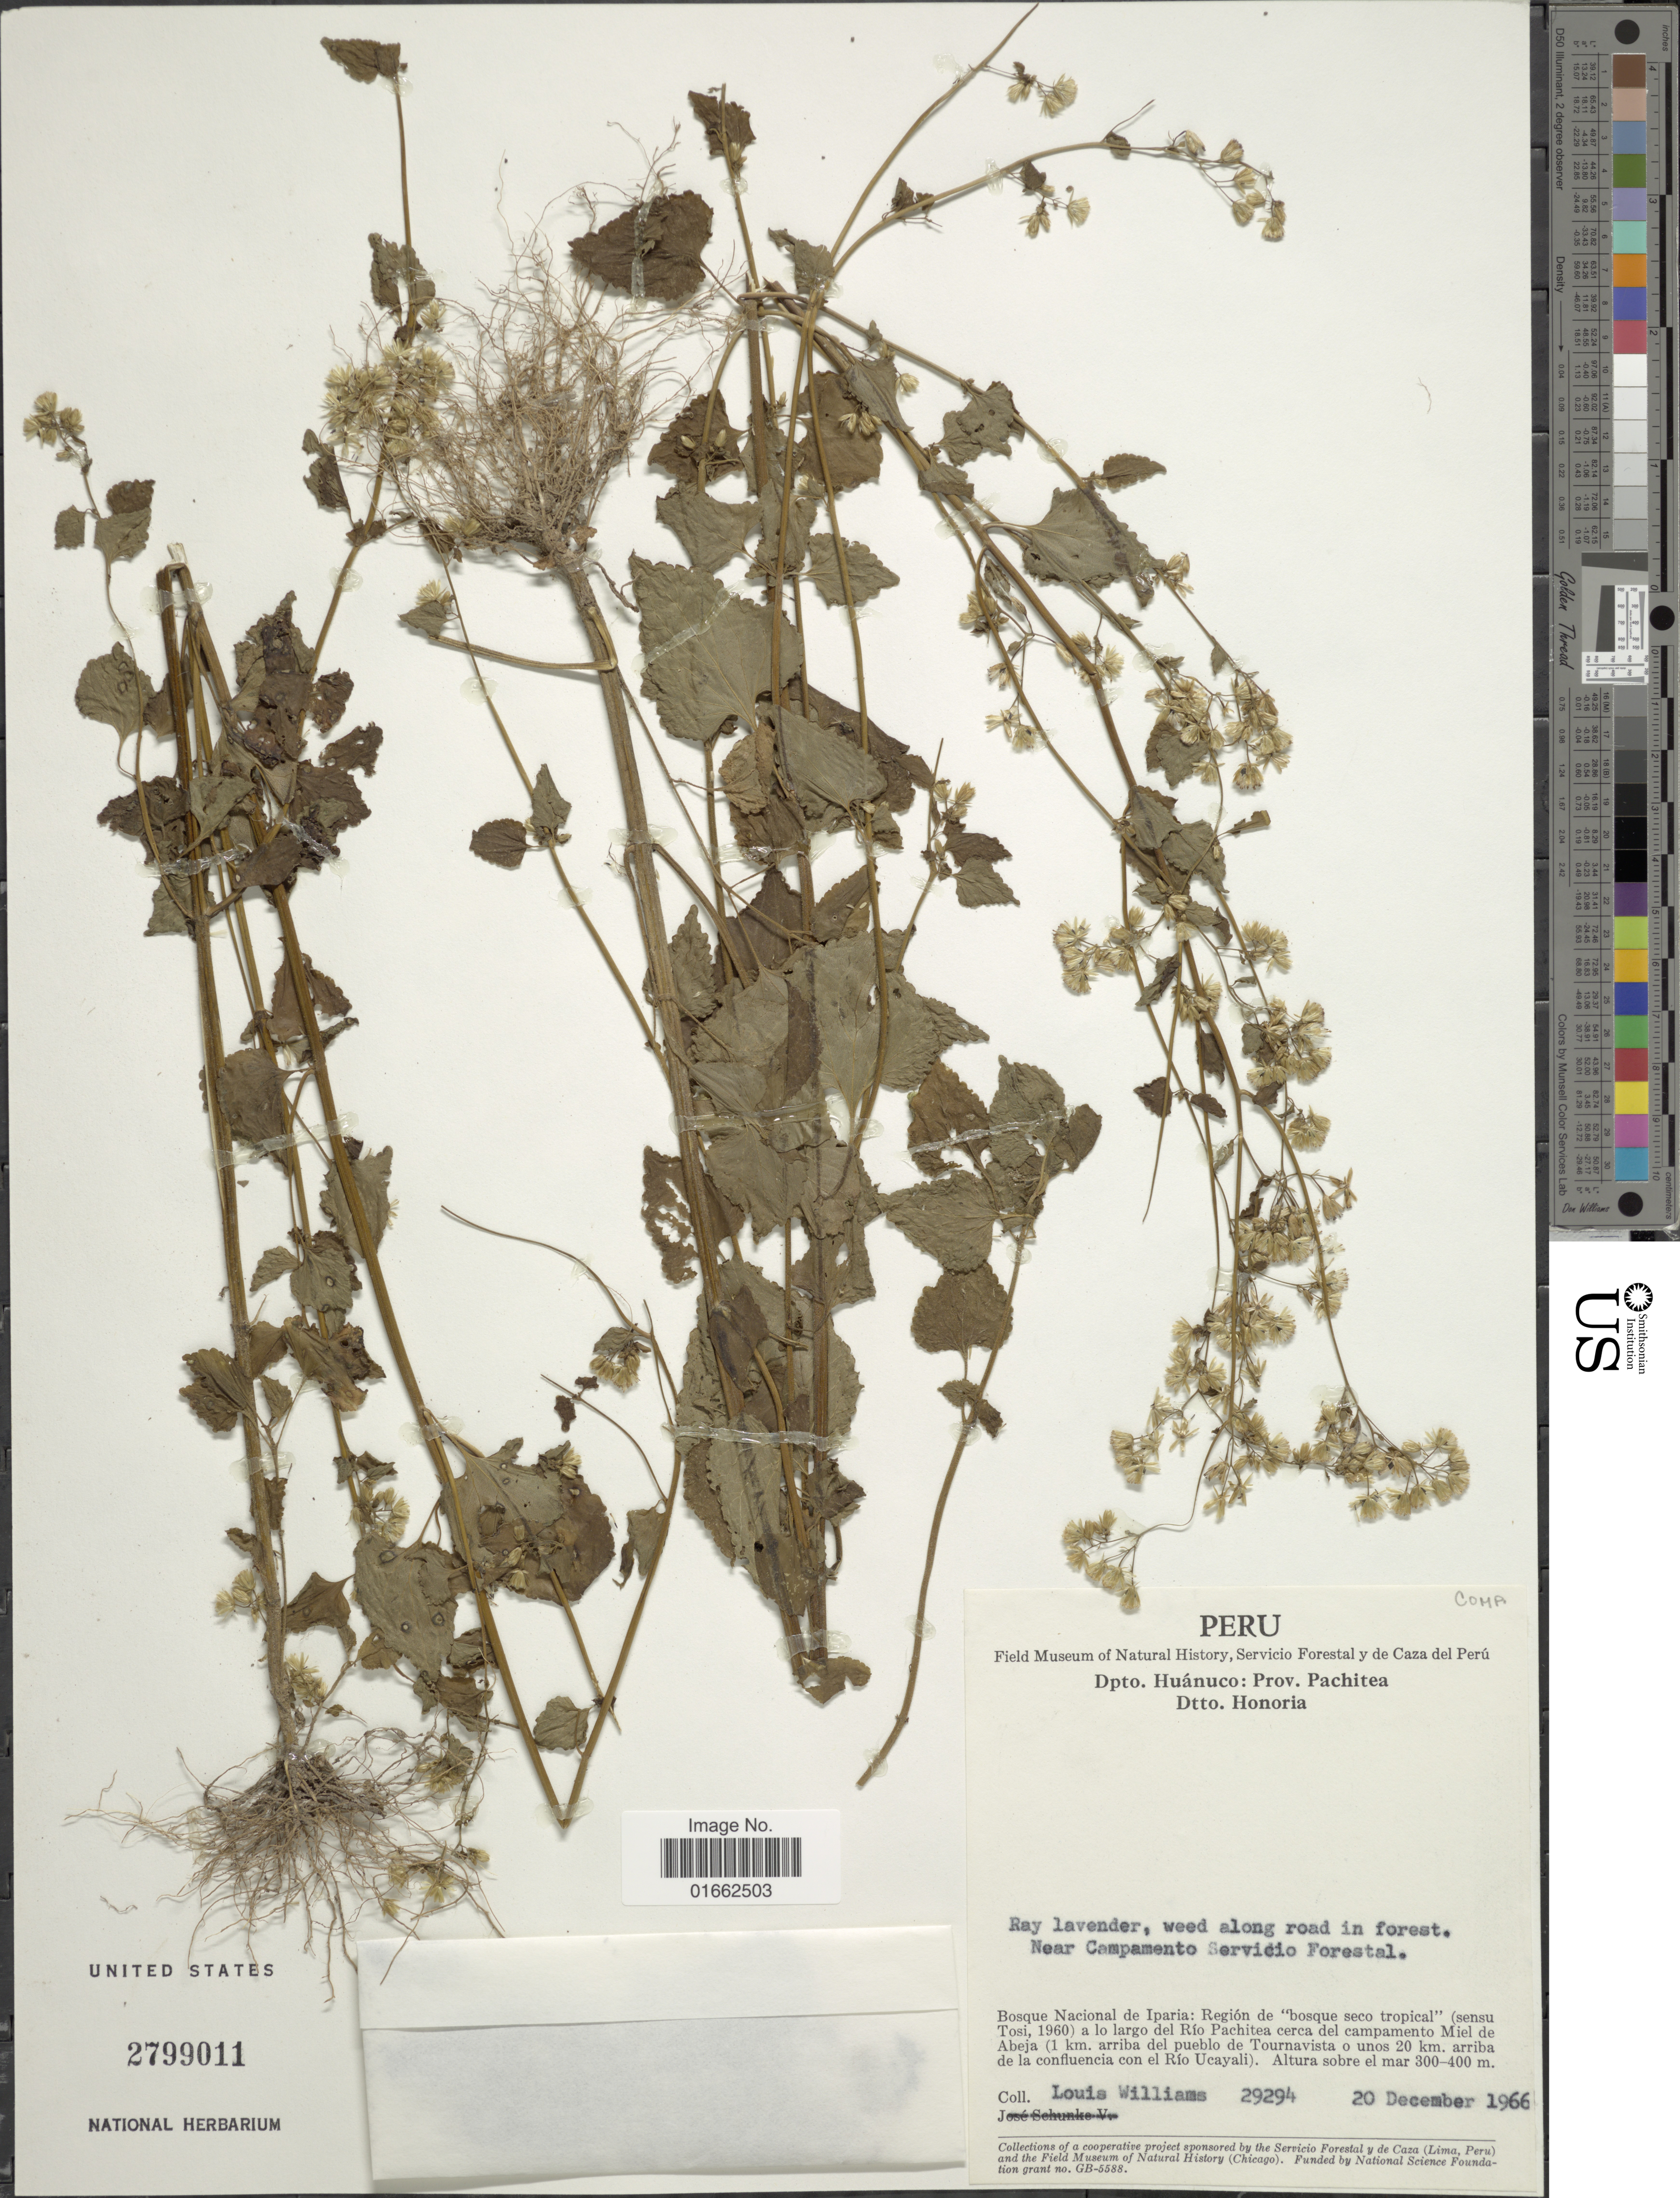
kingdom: Plantae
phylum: Tracheophyta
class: Magnoliopsida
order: Asterales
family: Asteraceae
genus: Fleischmannia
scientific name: Fleischmannia microstemon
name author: (Cass.) R.M. King & H. Rob.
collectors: L. O. Williams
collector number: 29294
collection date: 1966-12-20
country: Peru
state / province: Huánuco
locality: Dpto. Huánuco: Prov. Pachitea. Dtto. Honoria. Near Campamento Servidio Forestal. Bosque Nacional de Iparia: Región de "bosque seco tropical" (sensu Tosi, 1960) a lo largo del Río Pachitea cerca del campamento Miel de Abeja (1 km. arriba del pueblo de Tournavista o unos 20 km. arriba de la confluencia con el Río Ucayali)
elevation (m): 300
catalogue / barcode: US 2799011